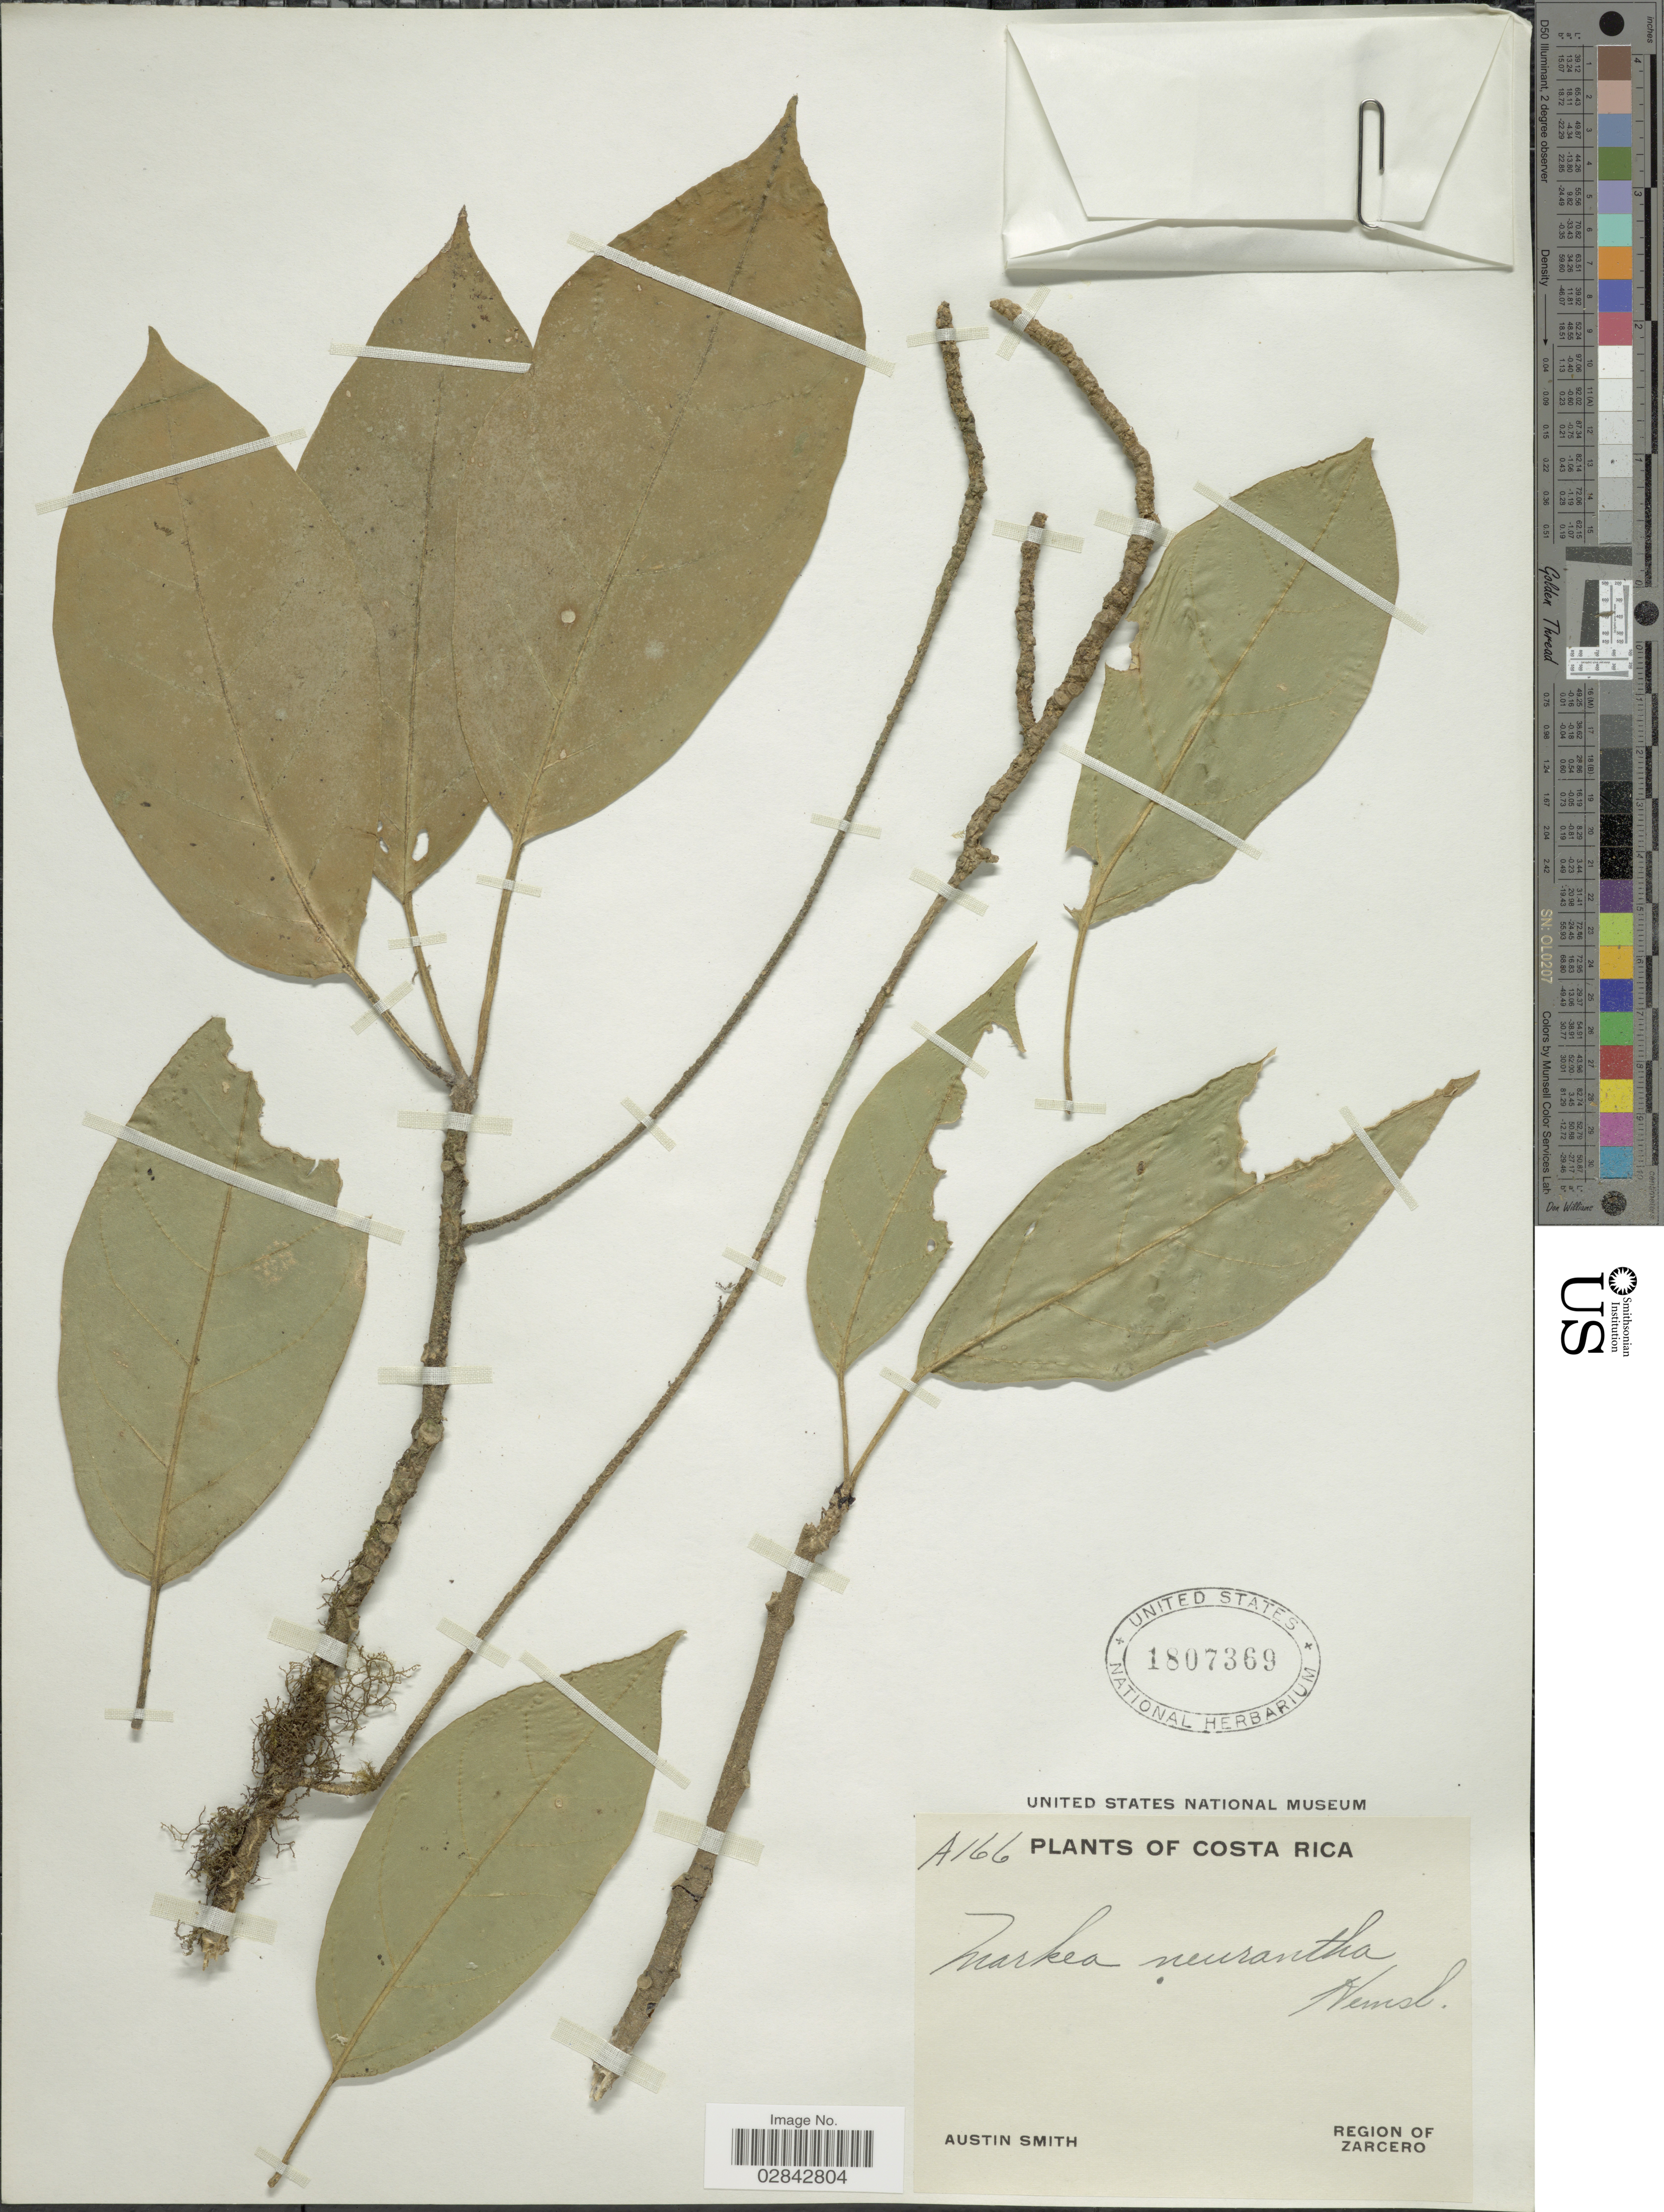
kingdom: Plantae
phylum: Tracheophyta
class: Magnoliopsida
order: Solanales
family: Solanaceae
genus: Markea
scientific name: Markea neurantha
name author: Hemsl.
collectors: Aust P. Smith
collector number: A166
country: Costa Rica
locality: Region of Zarcero.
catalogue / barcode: US 1807369